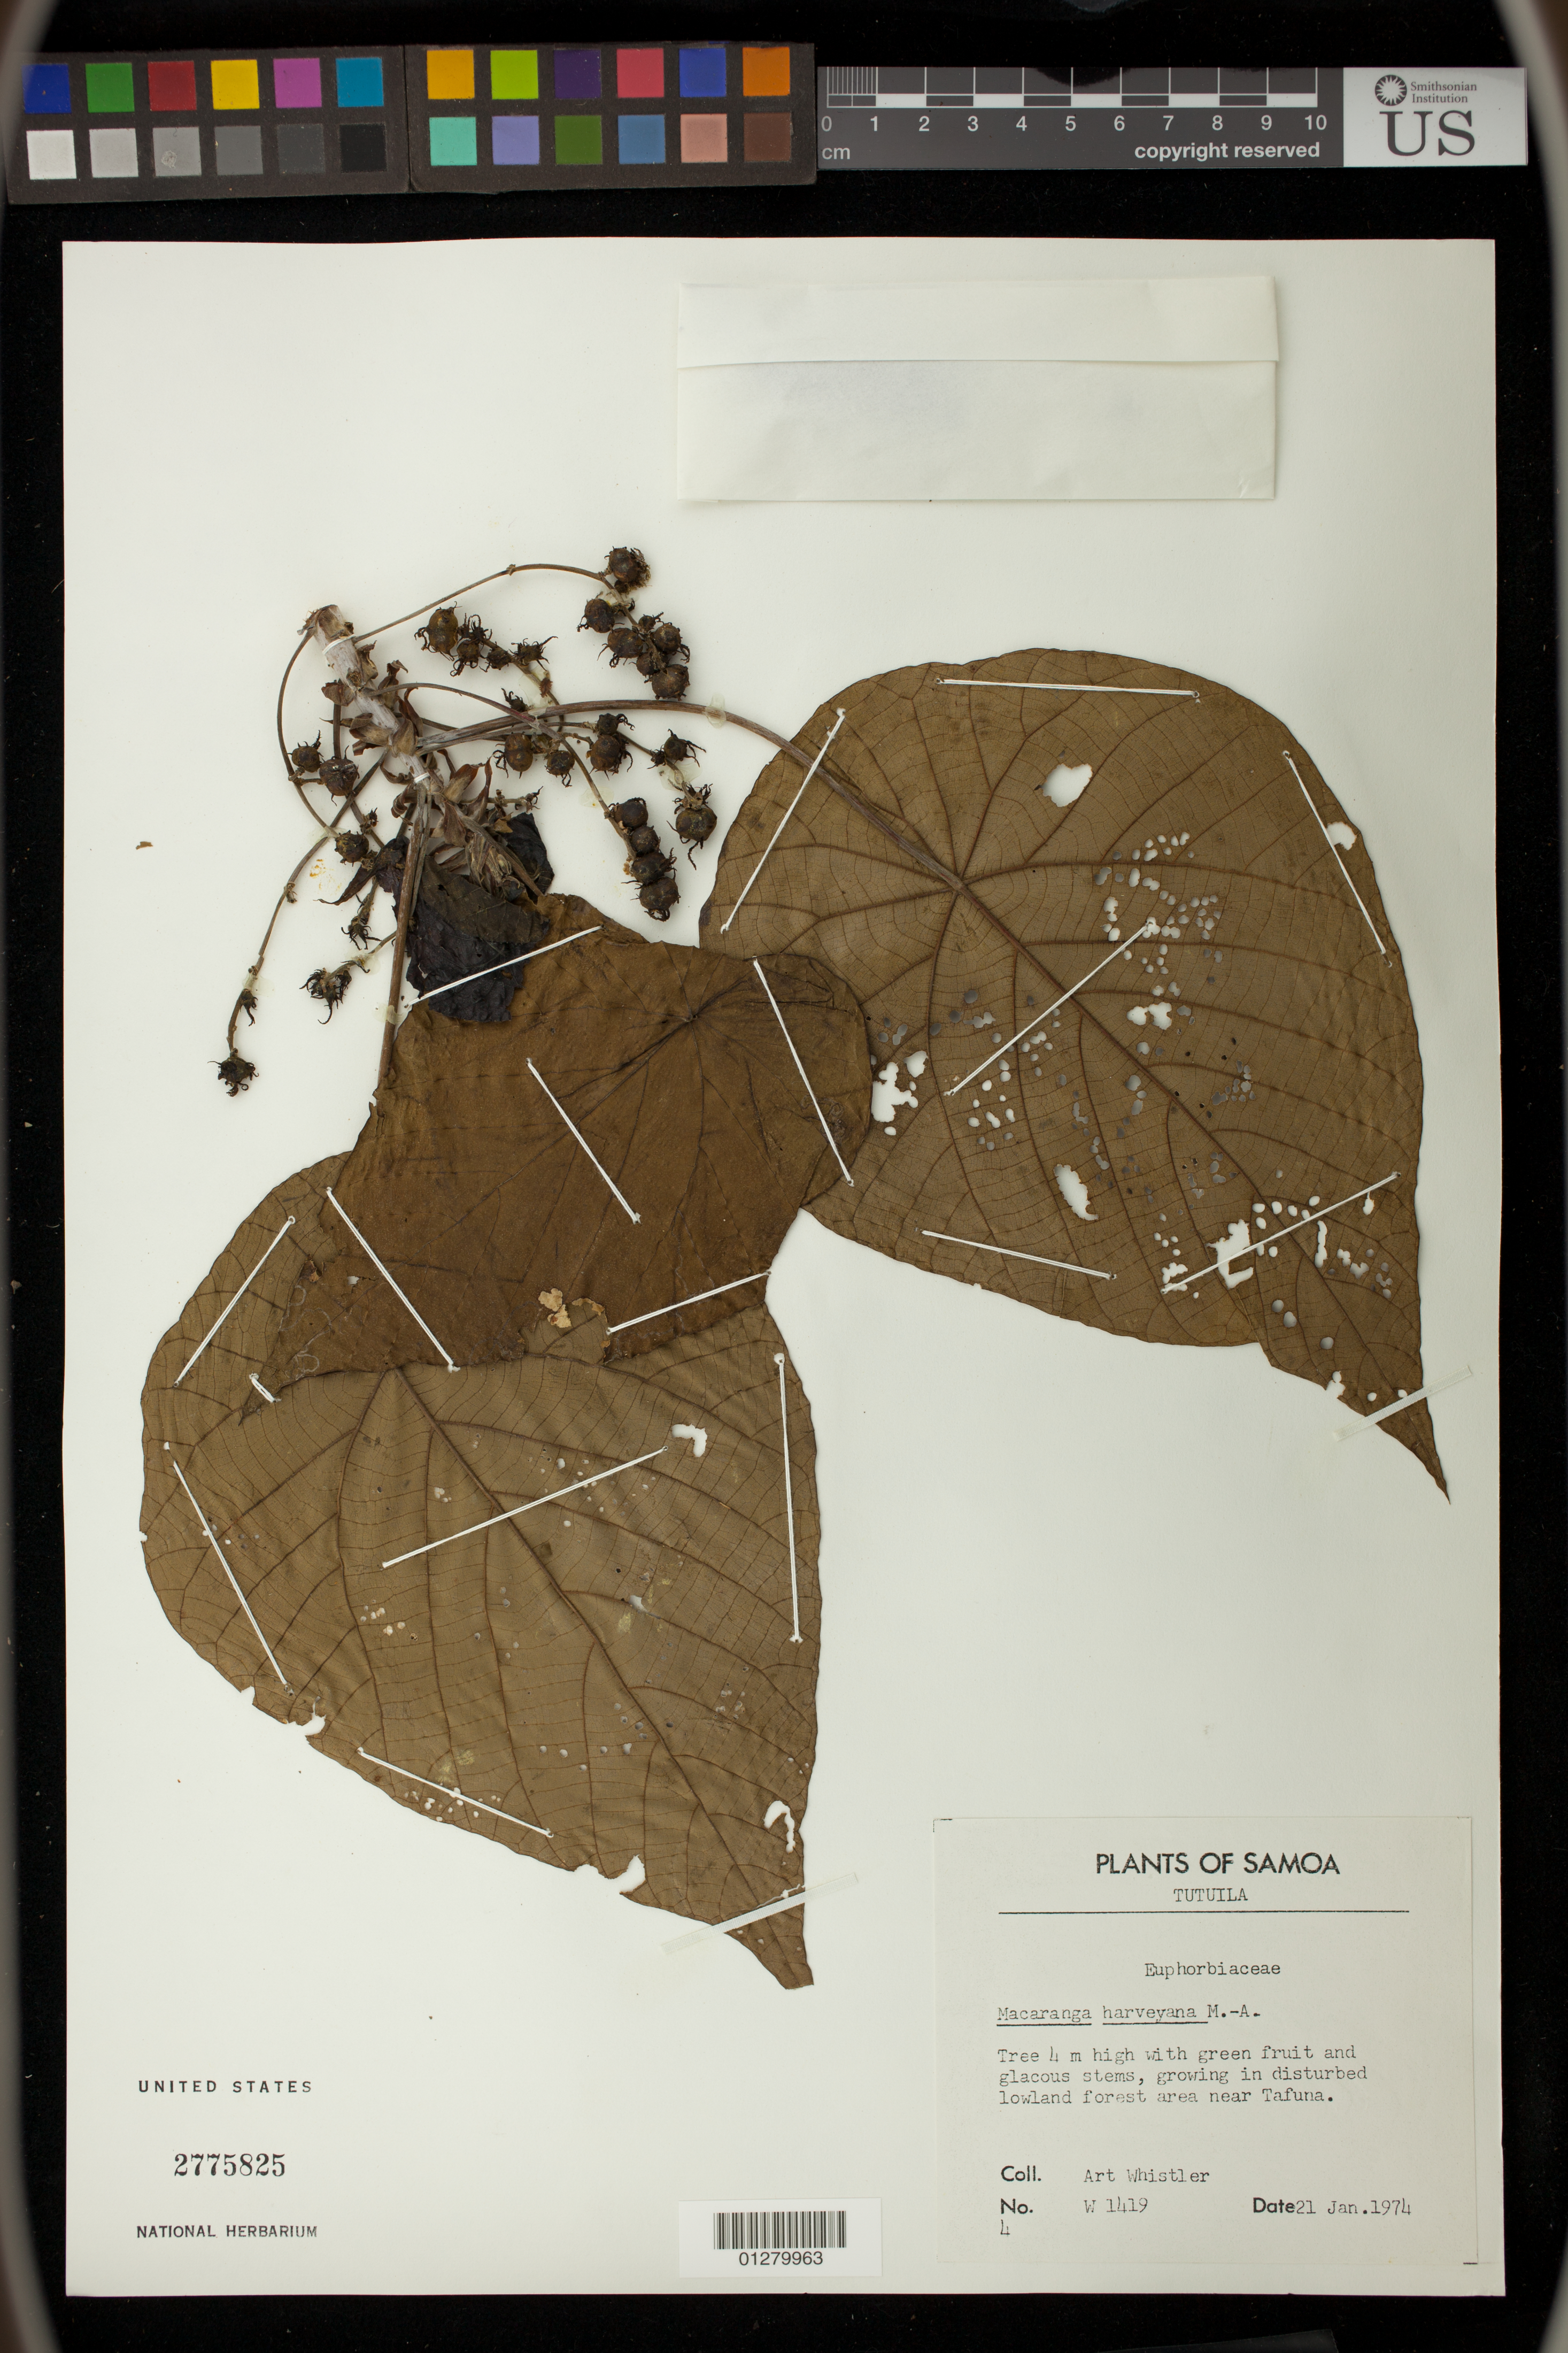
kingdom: Plantae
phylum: Tracheophyta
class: Magnoliopsida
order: Malpighiales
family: Euphorbiaceae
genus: Macaranga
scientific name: Macaranga harveyana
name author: Müll. Arg.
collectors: A. Whistler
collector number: W 1419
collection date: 1974-01-21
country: American Samoa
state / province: Western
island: Tutuila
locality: Tafuna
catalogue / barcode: US 2775825